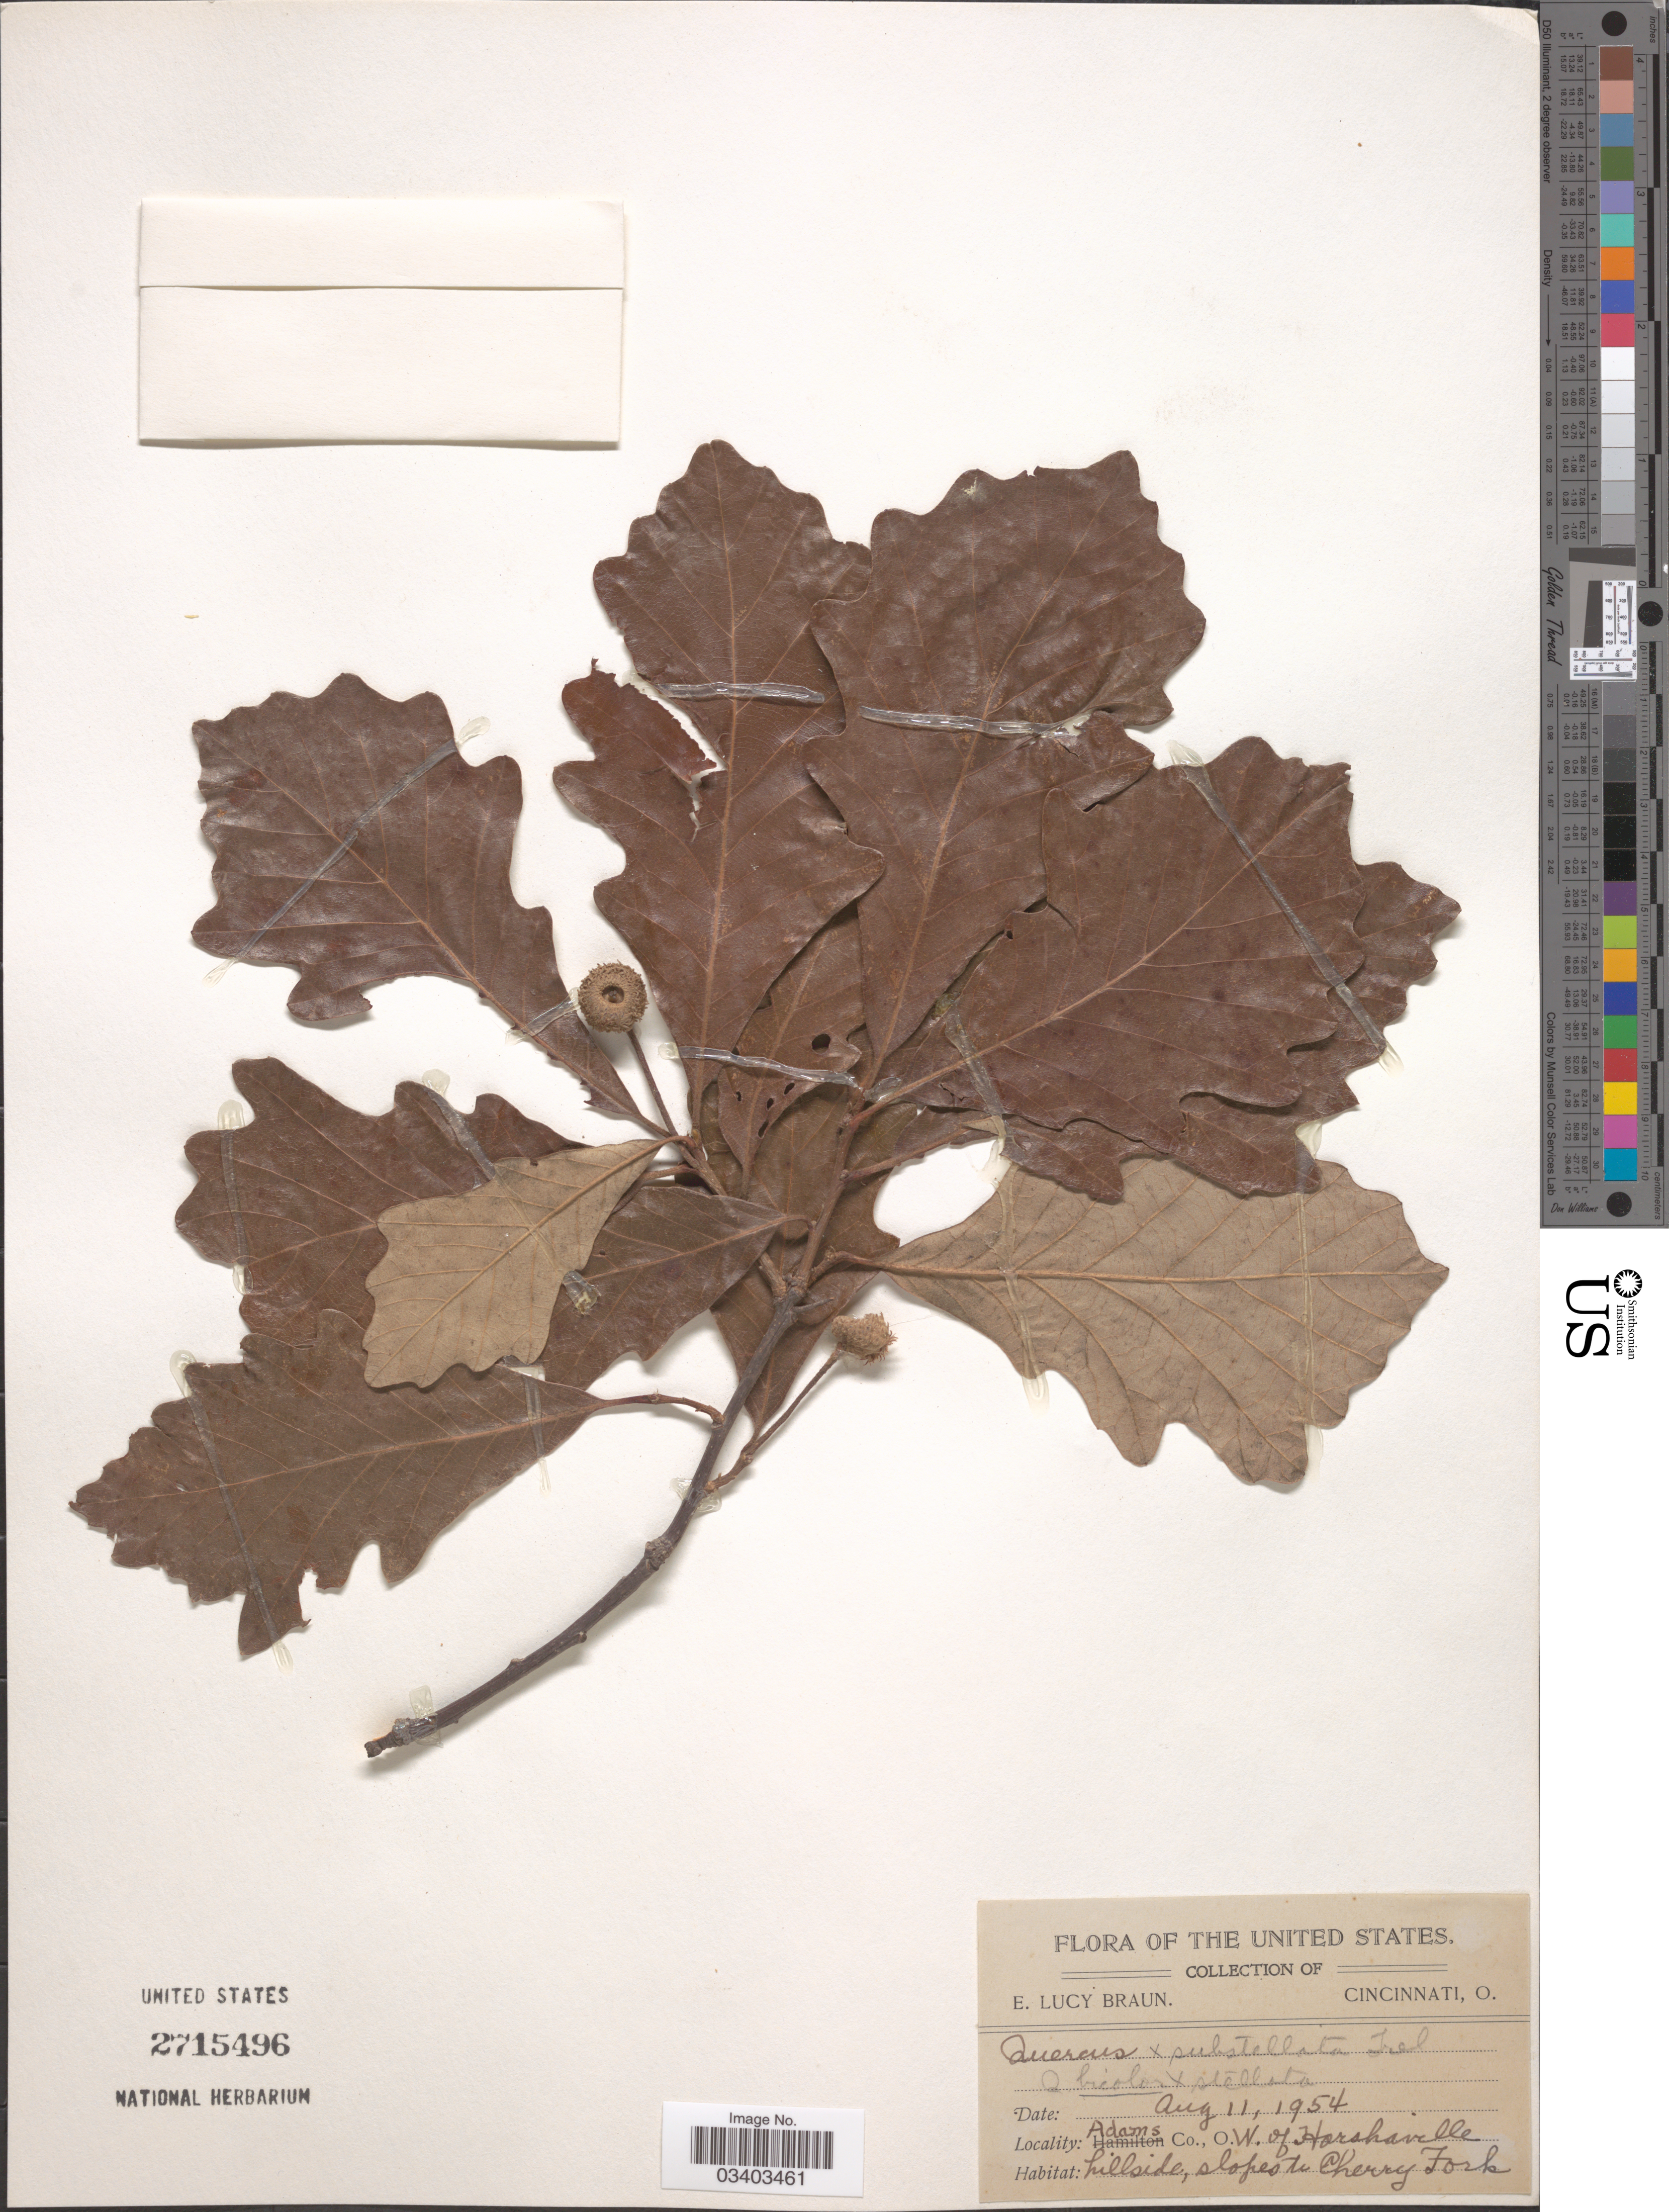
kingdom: Plantae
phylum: Tracheophyta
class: Magnoliopsida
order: Fagales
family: Fagaceae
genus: Quercus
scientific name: Quercus bicolor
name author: Willd.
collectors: E. L. Braun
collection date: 1954-08-11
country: United States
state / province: Ohio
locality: Adams Co. W. of Harshaville hillside, slopes to Cherry Fork.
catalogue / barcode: US 2715496